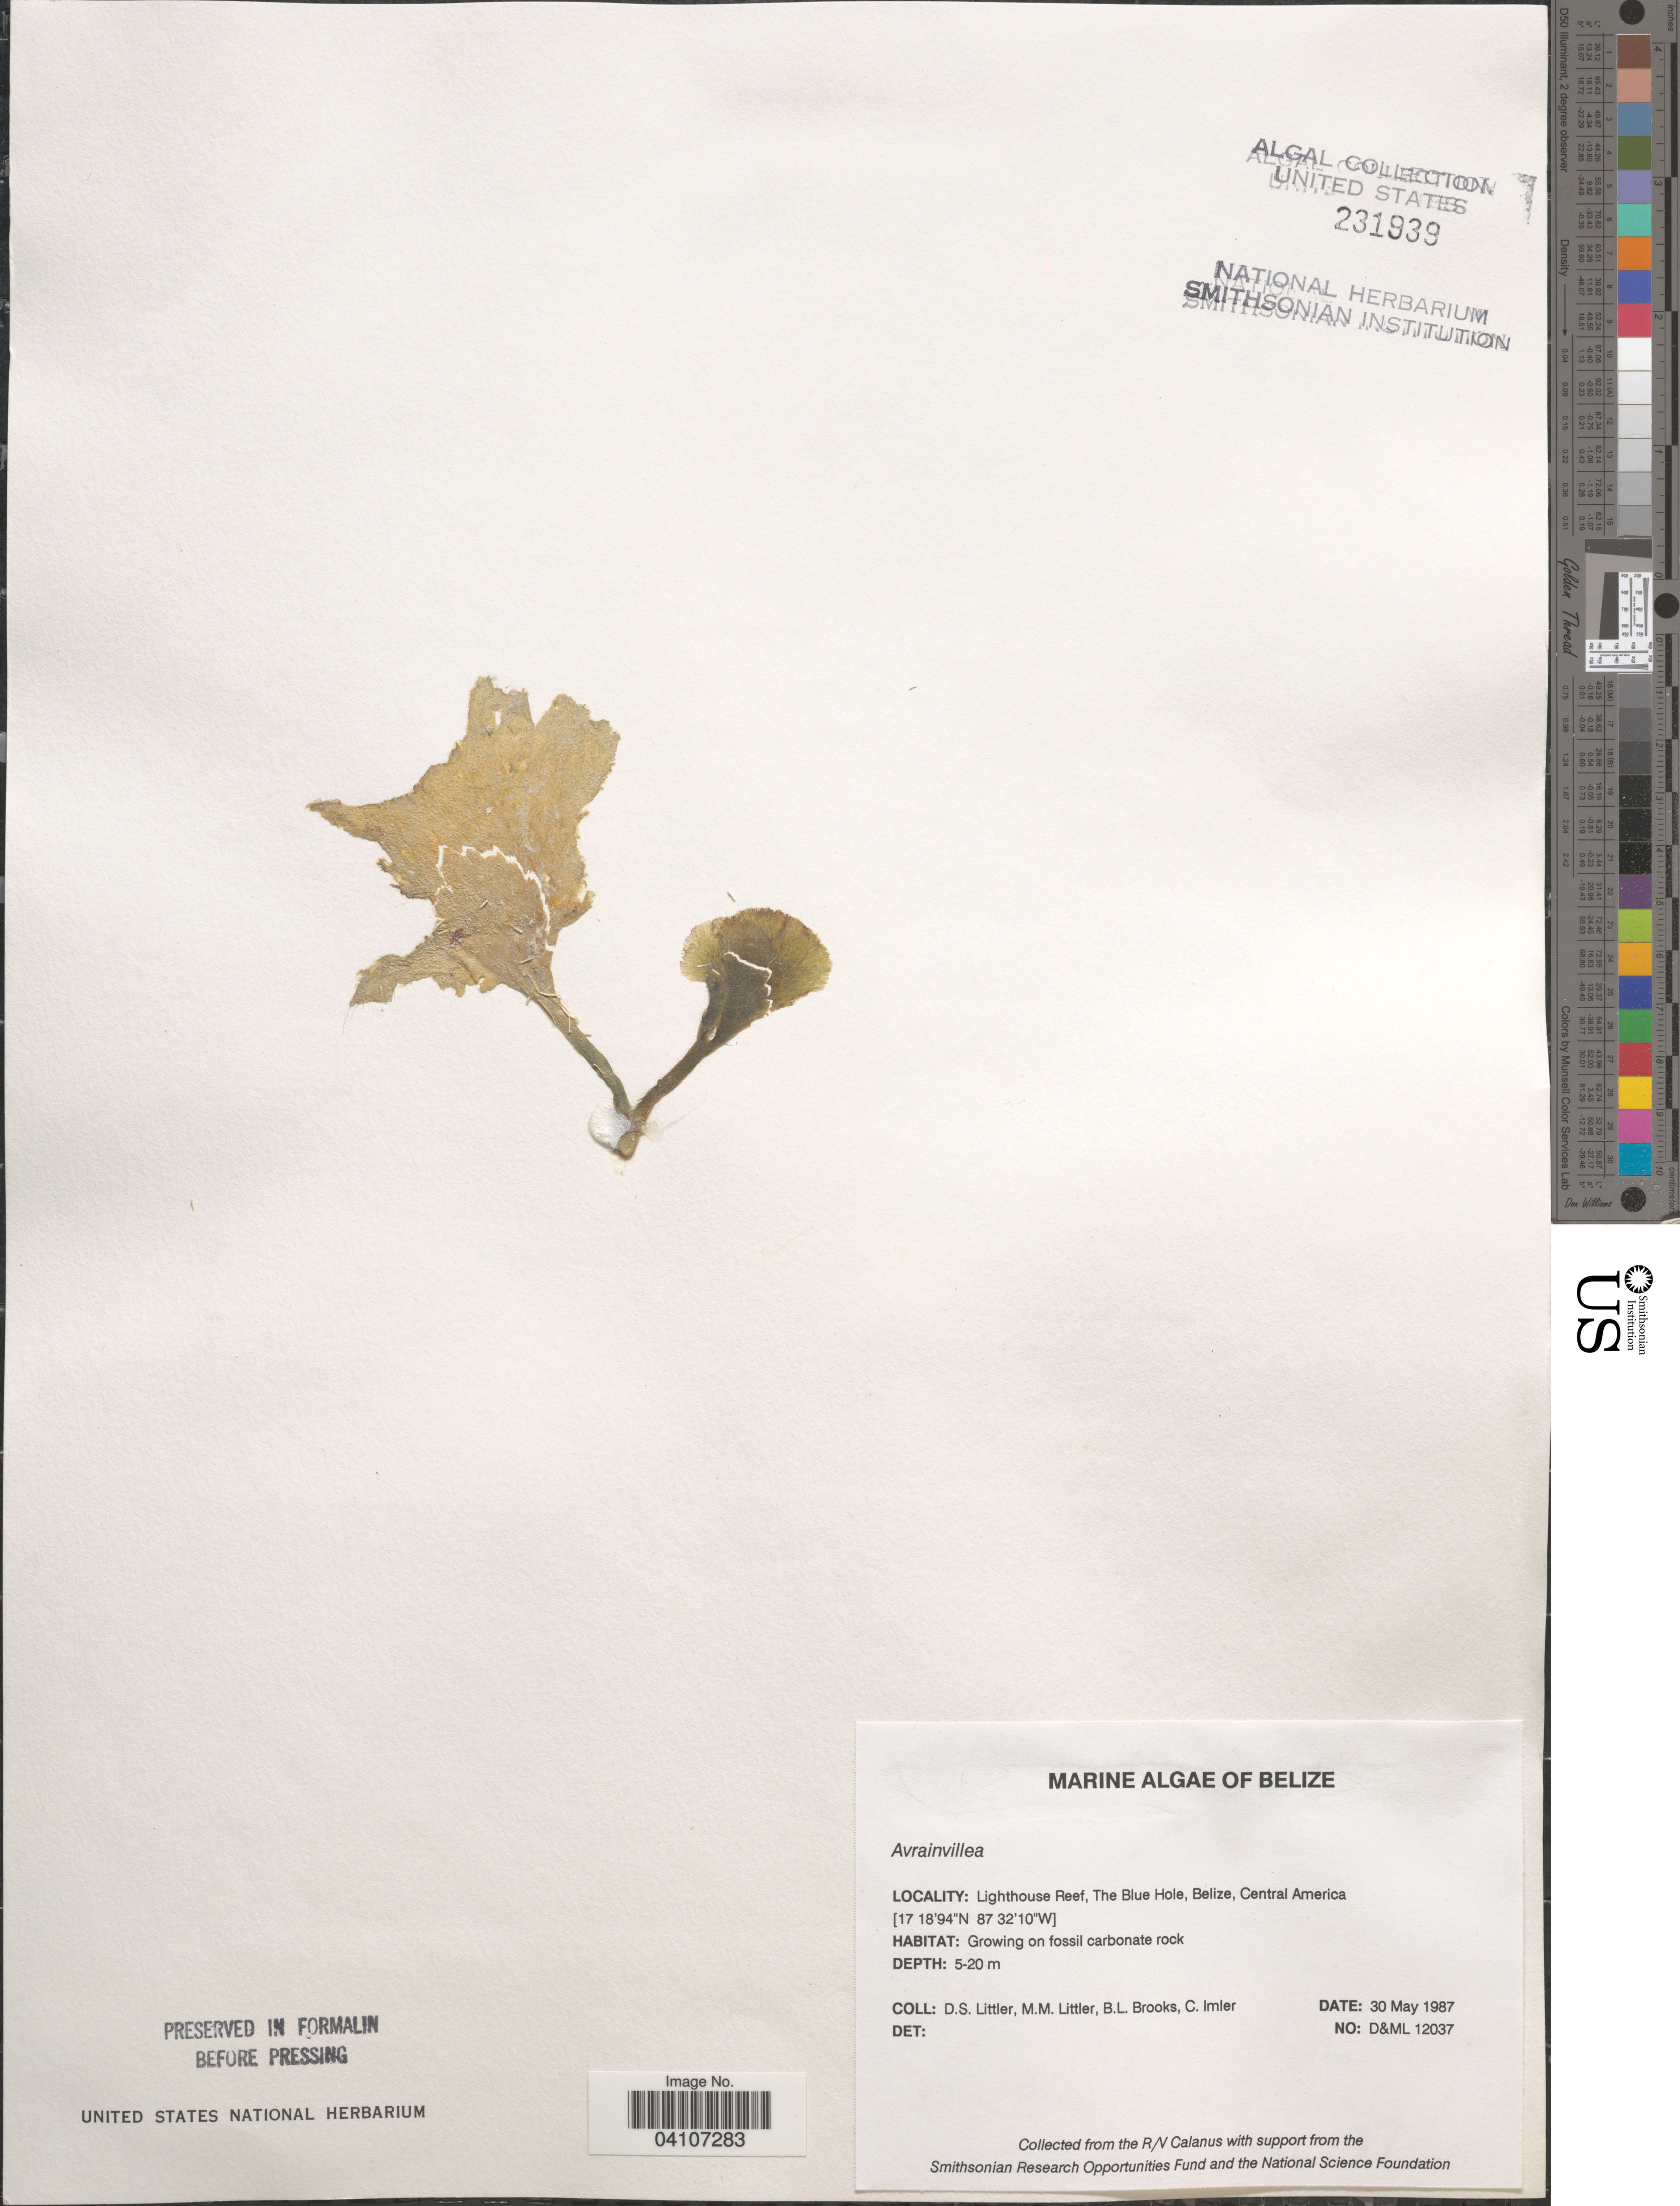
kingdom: Plantae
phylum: Chlorophyta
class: Ulvophyceae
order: Bryopsidales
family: Dichotomosiphonaceae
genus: Avrainvillea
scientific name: Avrainvillea sp.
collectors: D. S. Littler, B. Brooks & C. Imler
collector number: D&ML12037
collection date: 1987-05-30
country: Belize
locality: Lighthouse Reef, The Blue Hole.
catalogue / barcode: US 231939